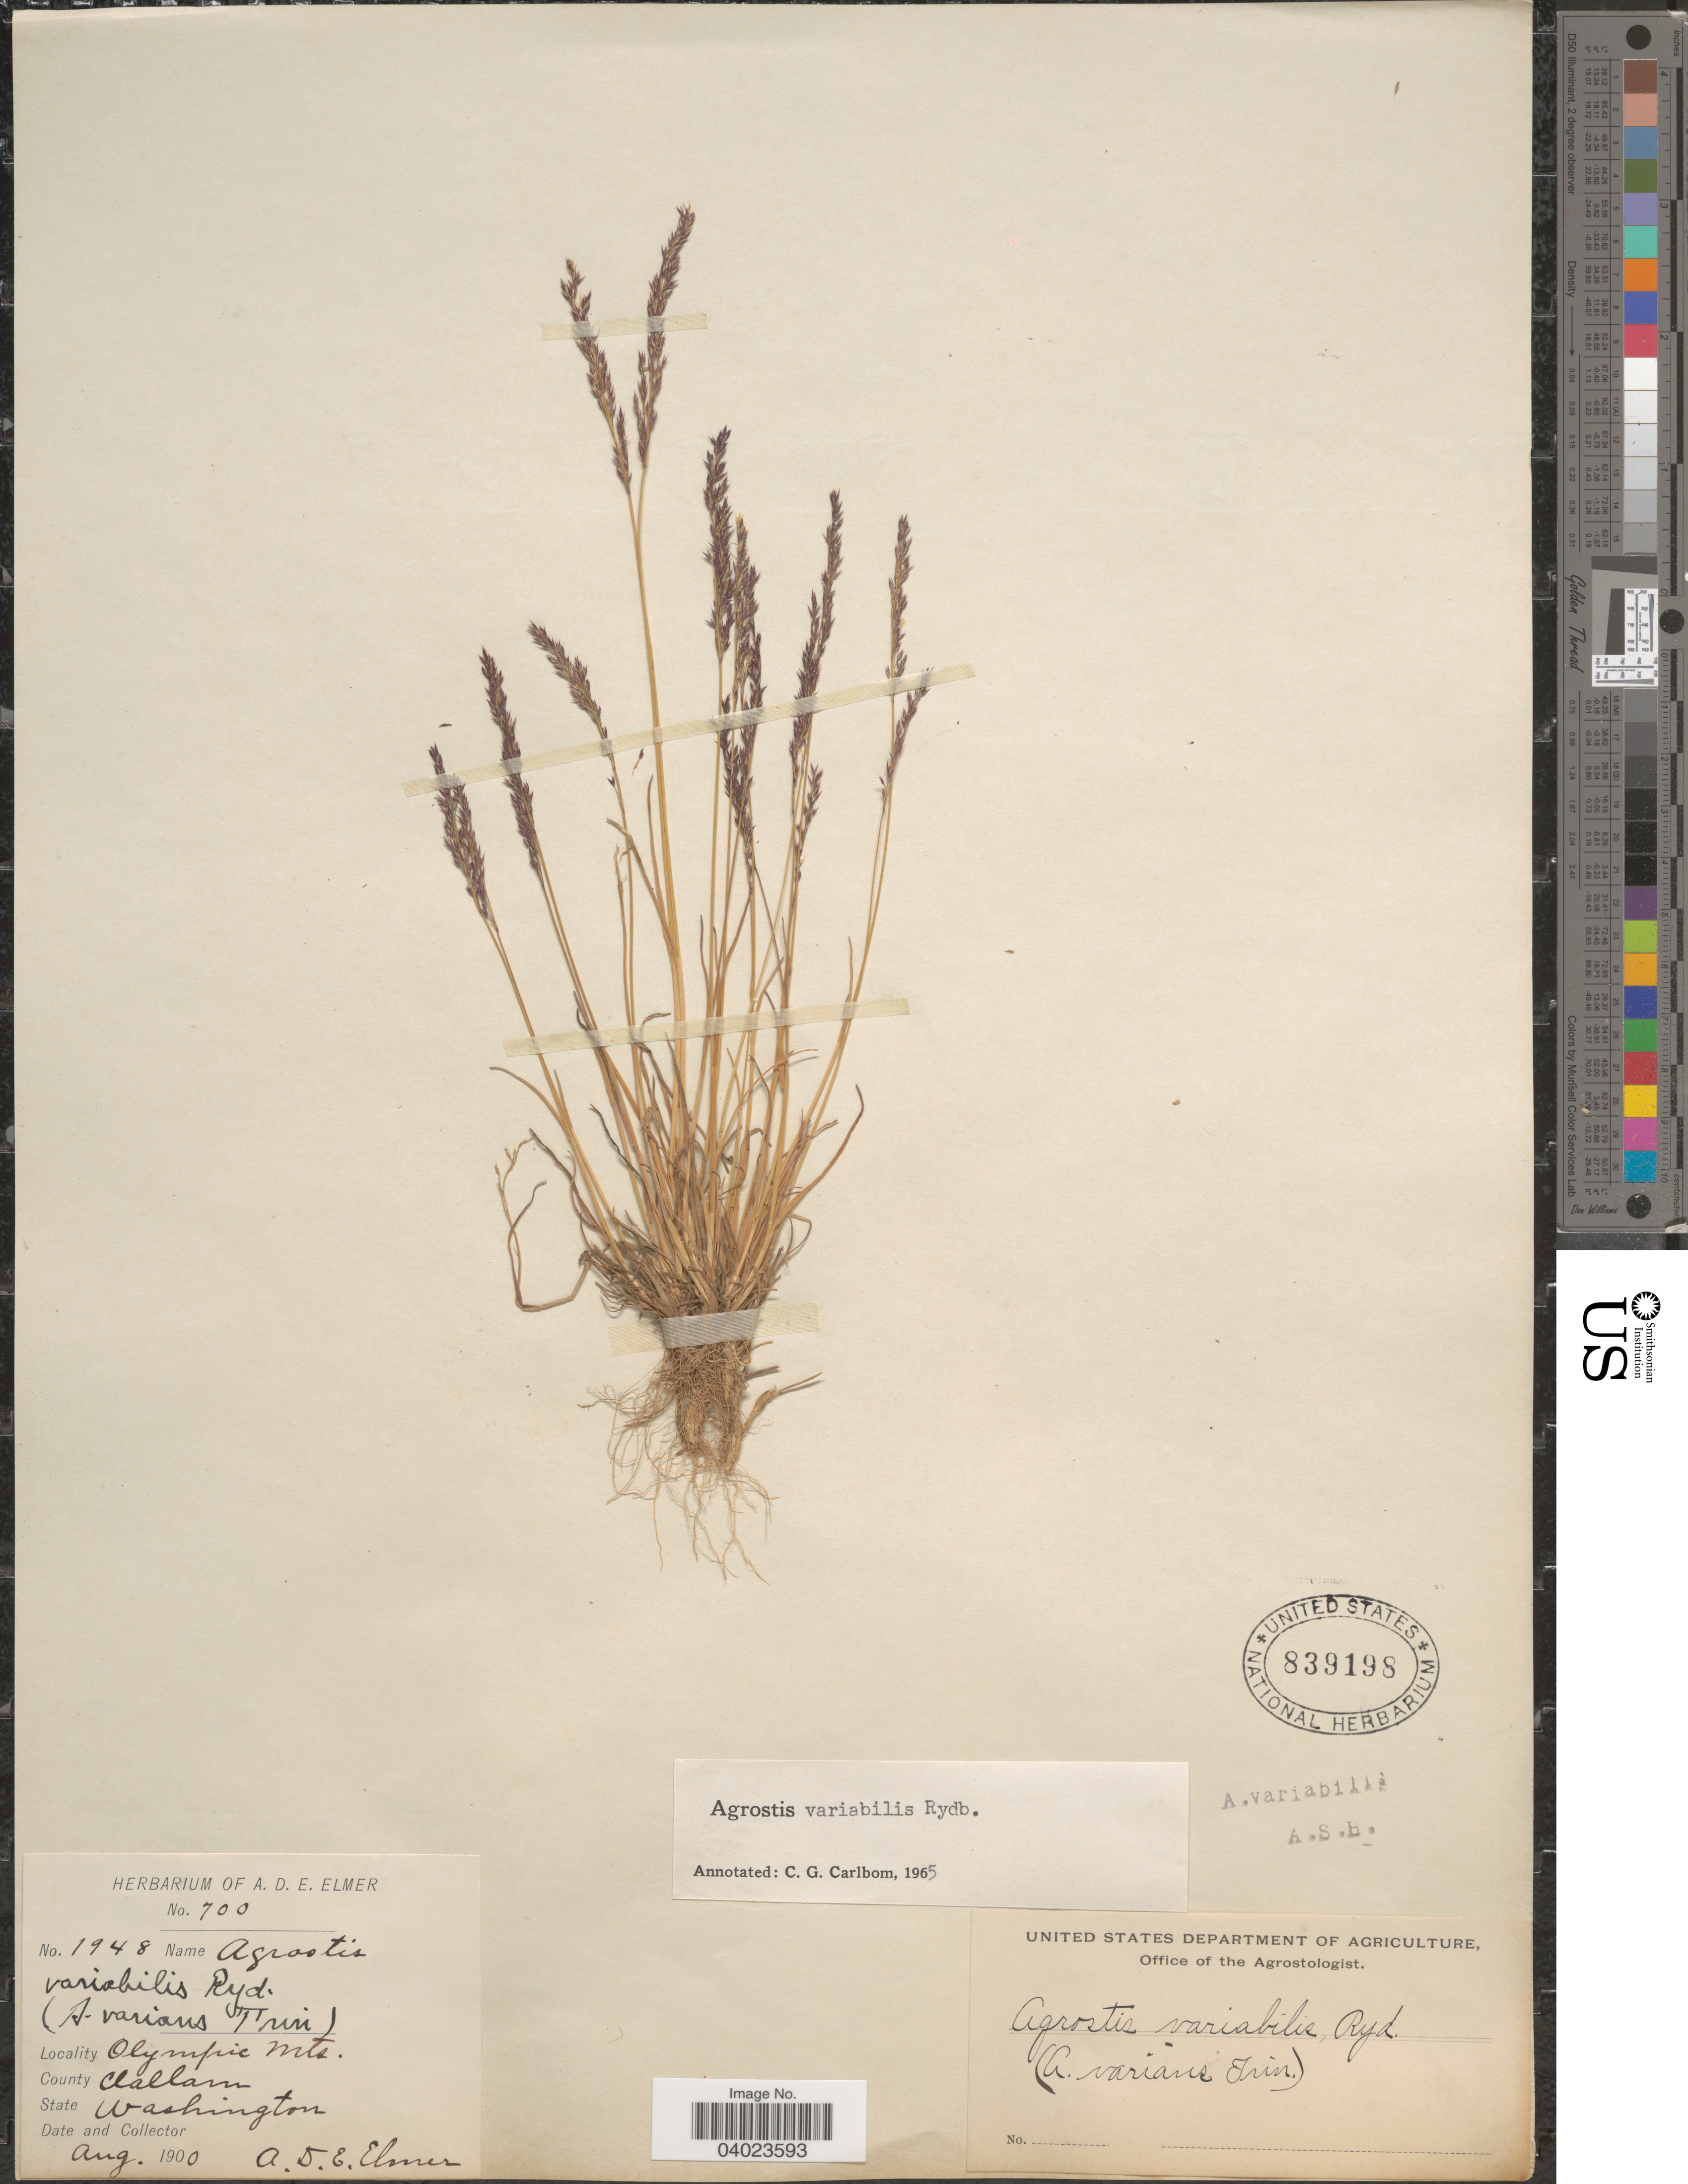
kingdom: Plantae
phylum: Tracheophyta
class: Liliopsida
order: Poales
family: Poaceae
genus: Agrostis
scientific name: Agrostis variabilis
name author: Rydb.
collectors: A. D. E. Elmer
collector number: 1948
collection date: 1900-08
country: United States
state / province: Washington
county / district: Clallam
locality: Olympic Mts. County: Clallam.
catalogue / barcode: US 839198